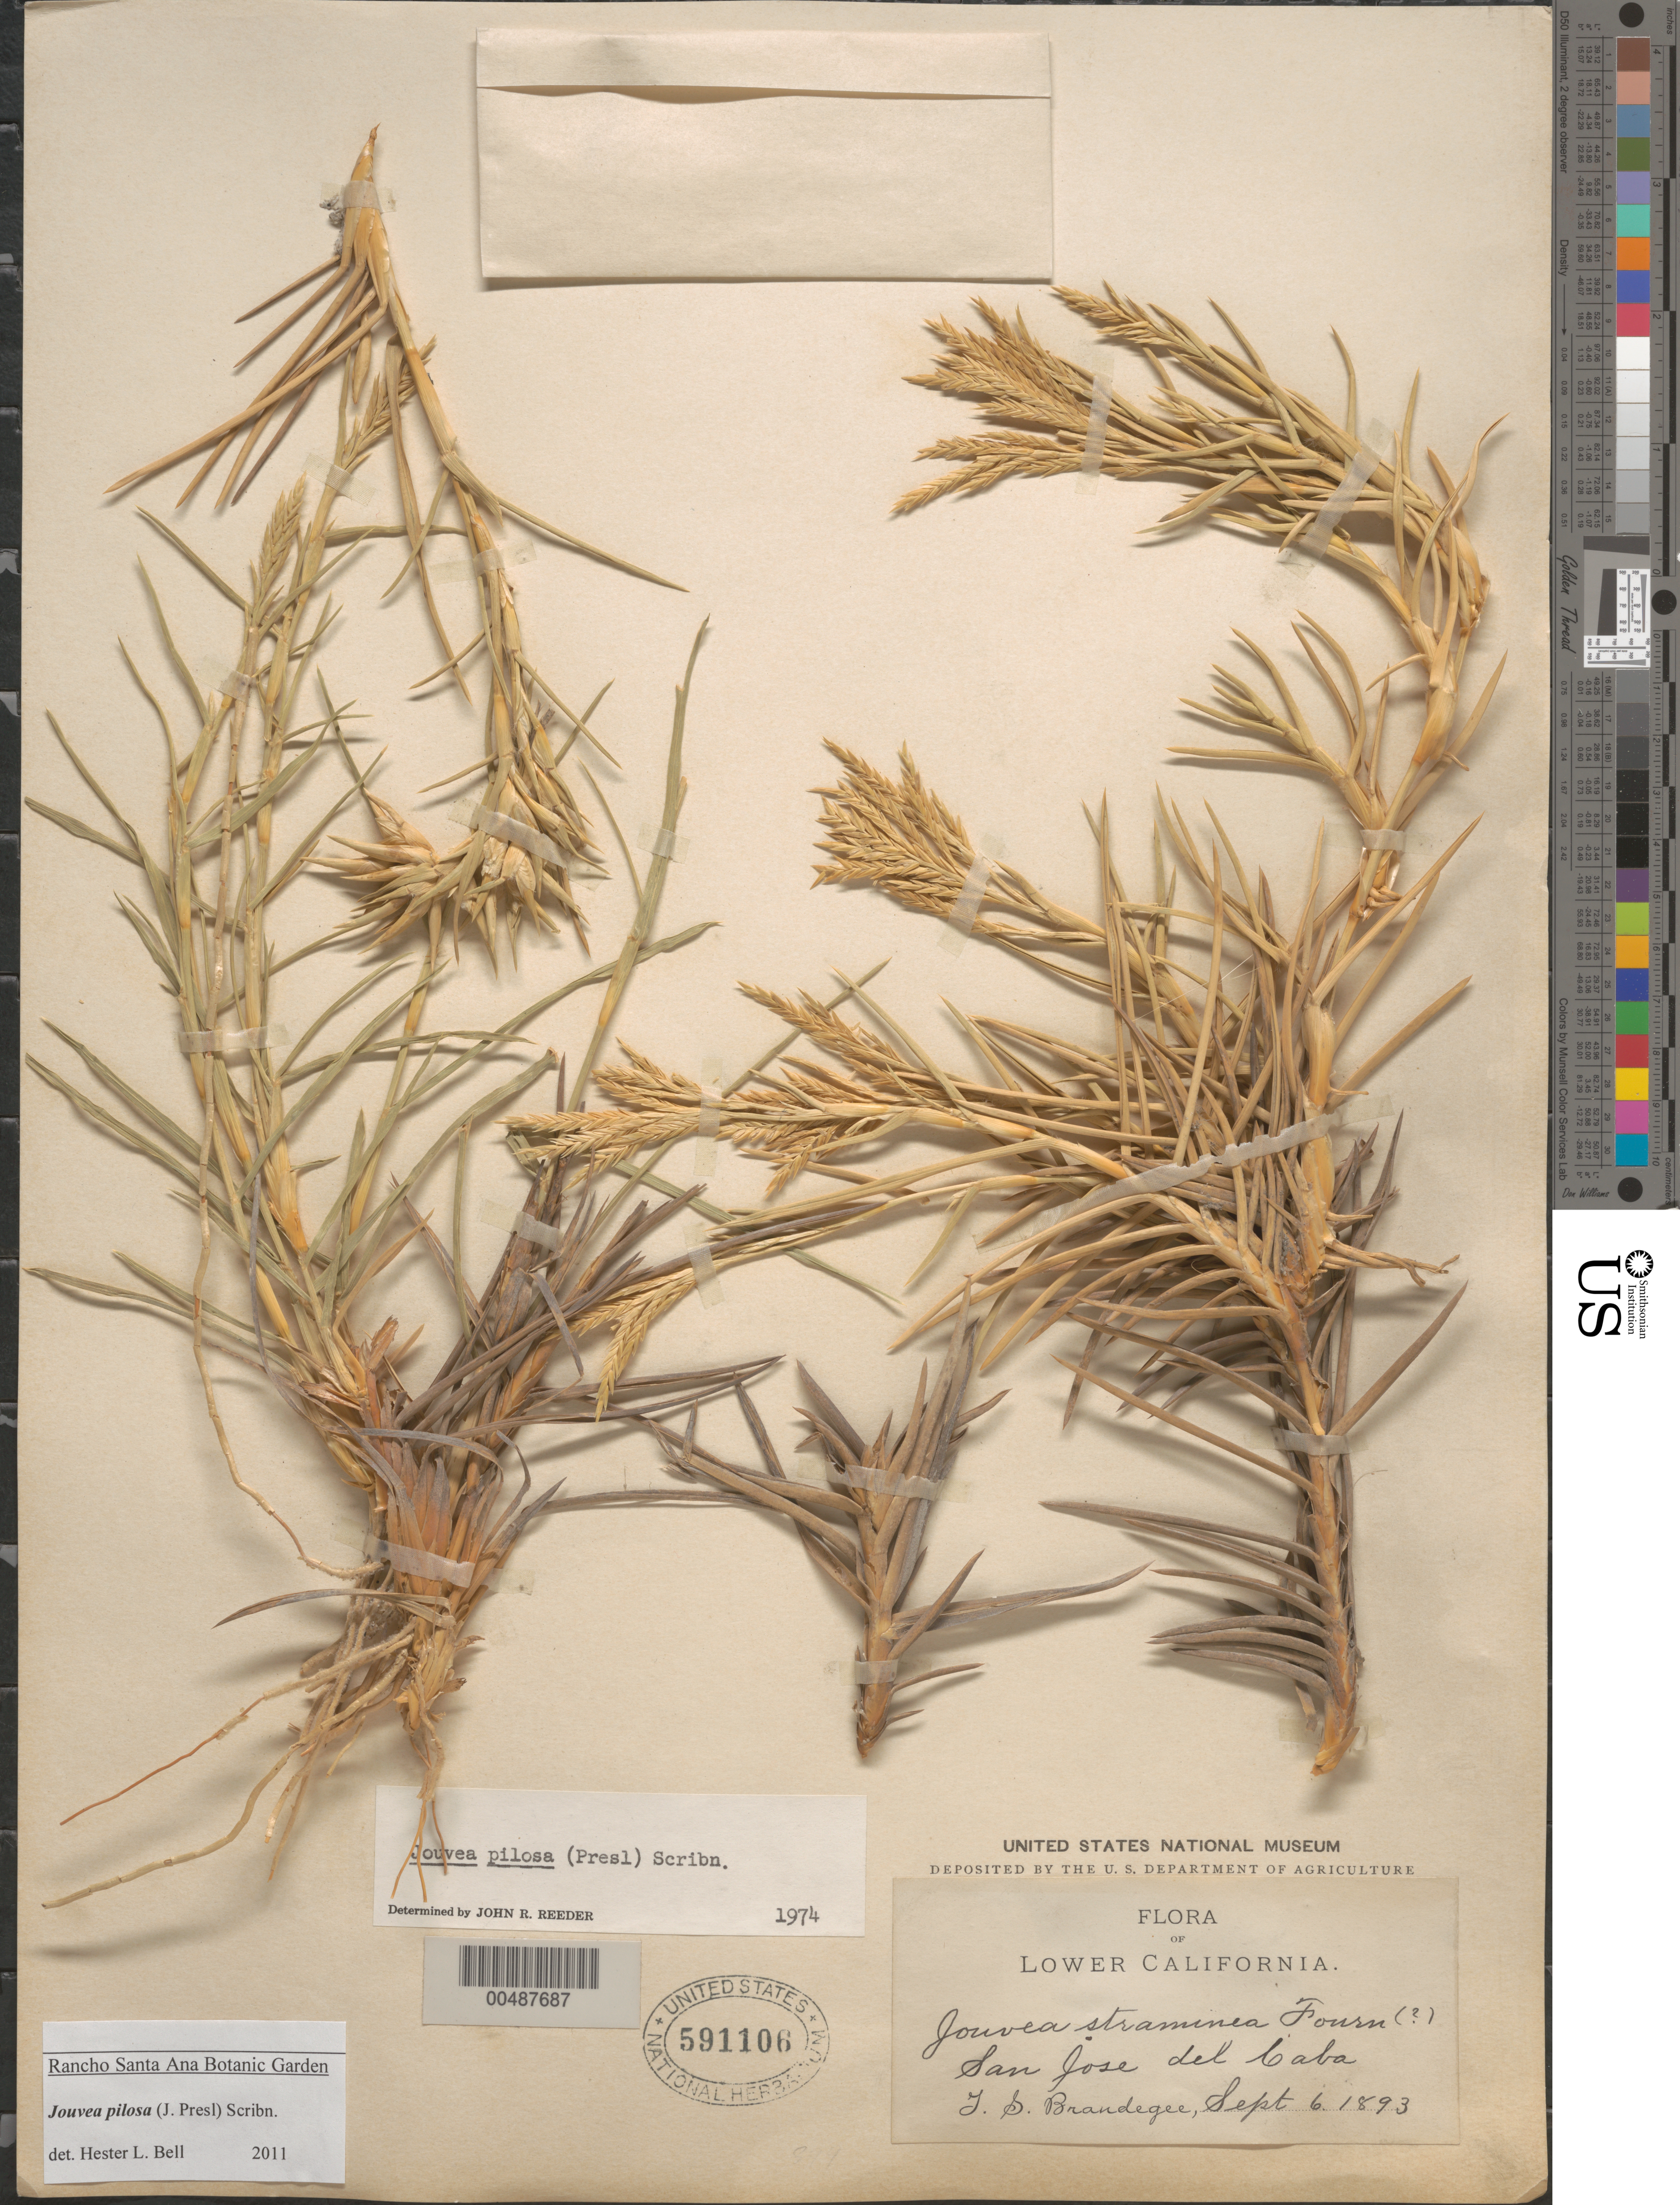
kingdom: Plantae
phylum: Tracheophyta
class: Liliopsida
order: Poales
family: Poaceae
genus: Jouvea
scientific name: Jouvea pilosa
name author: (J. Presl) Scribn.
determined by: Reeder, J. R., (UNITED STATES)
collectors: T. S. Brandegee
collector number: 399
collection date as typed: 6 Sep 1893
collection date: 1893-09-06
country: Mexico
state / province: Baja California Sur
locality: San José del Cabo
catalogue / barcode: US 591106